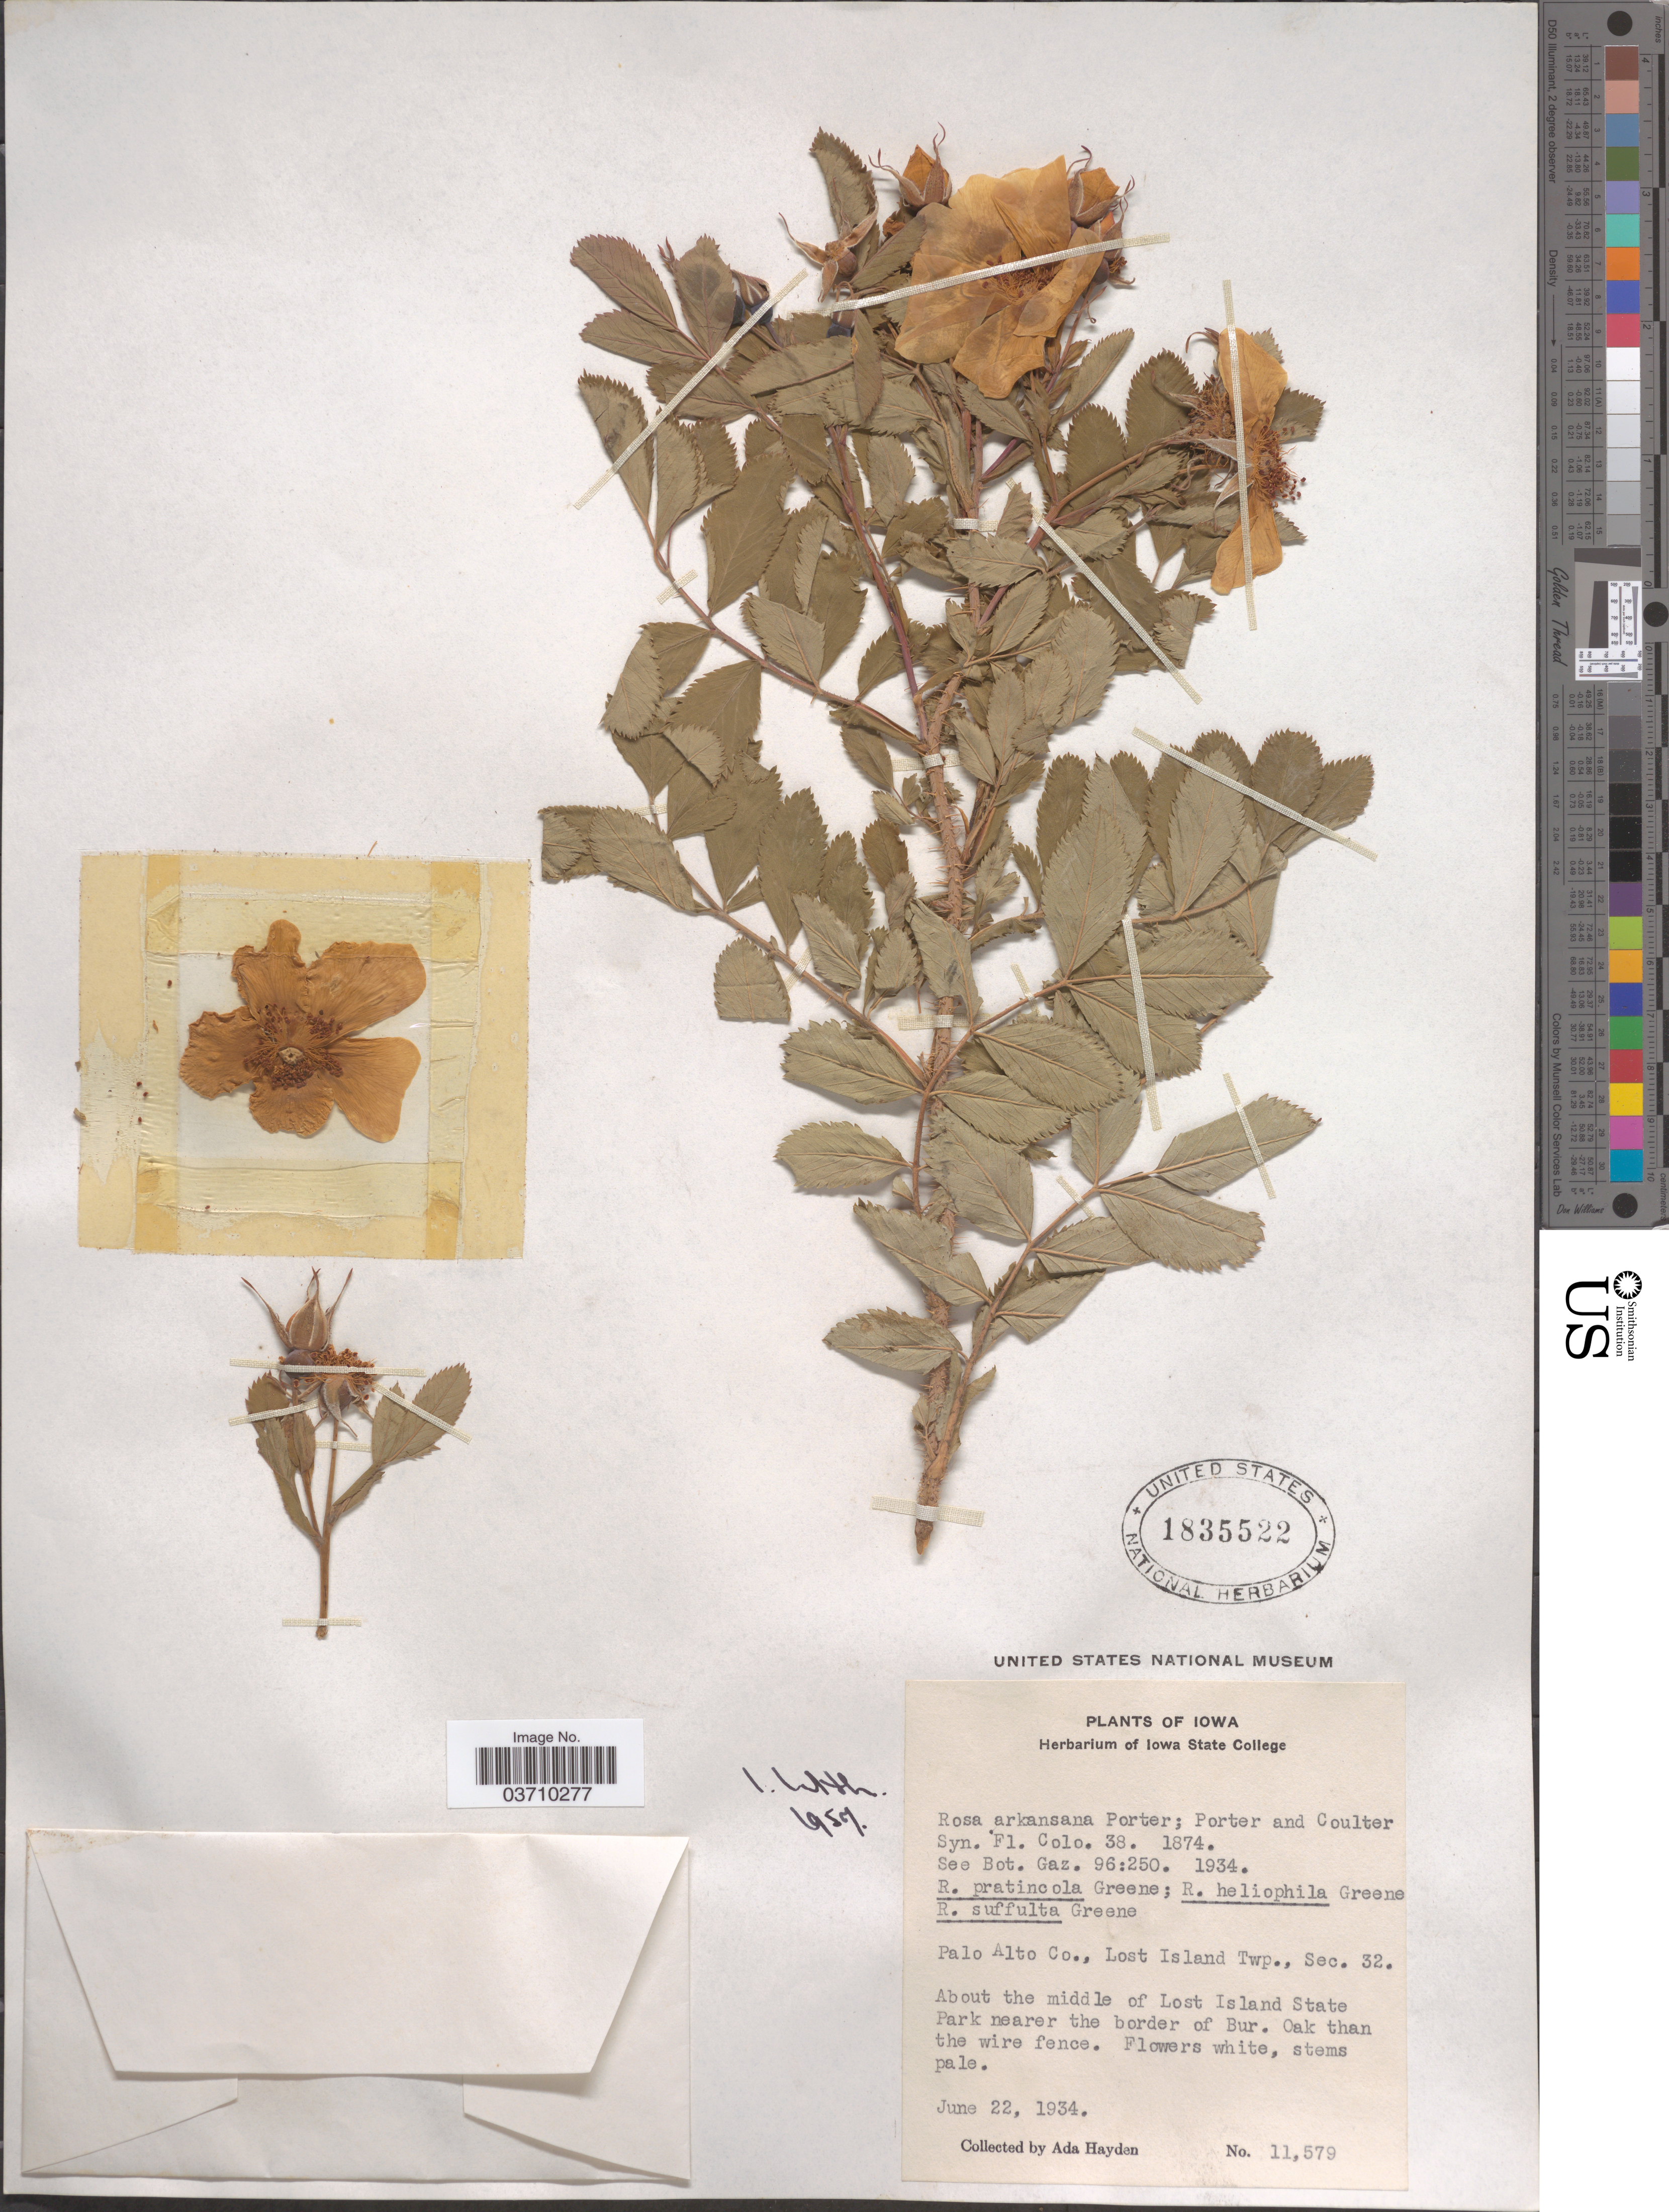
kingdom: Plantae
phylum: Tracheophyta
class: Magnoliopsida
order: Rosales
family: Rosaceae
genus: Rosa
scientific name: Rosa arkansana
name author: Porter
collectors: Ada Hayden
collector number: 11579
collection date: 1934-06-22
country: United States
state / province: Iowa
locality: Palo Alto Co., Lost Island Twp., Sec. 32. About the middle of Lost Island State Park nearer the border of Bur. Oak than the wire fence.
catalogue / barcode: US 1835522